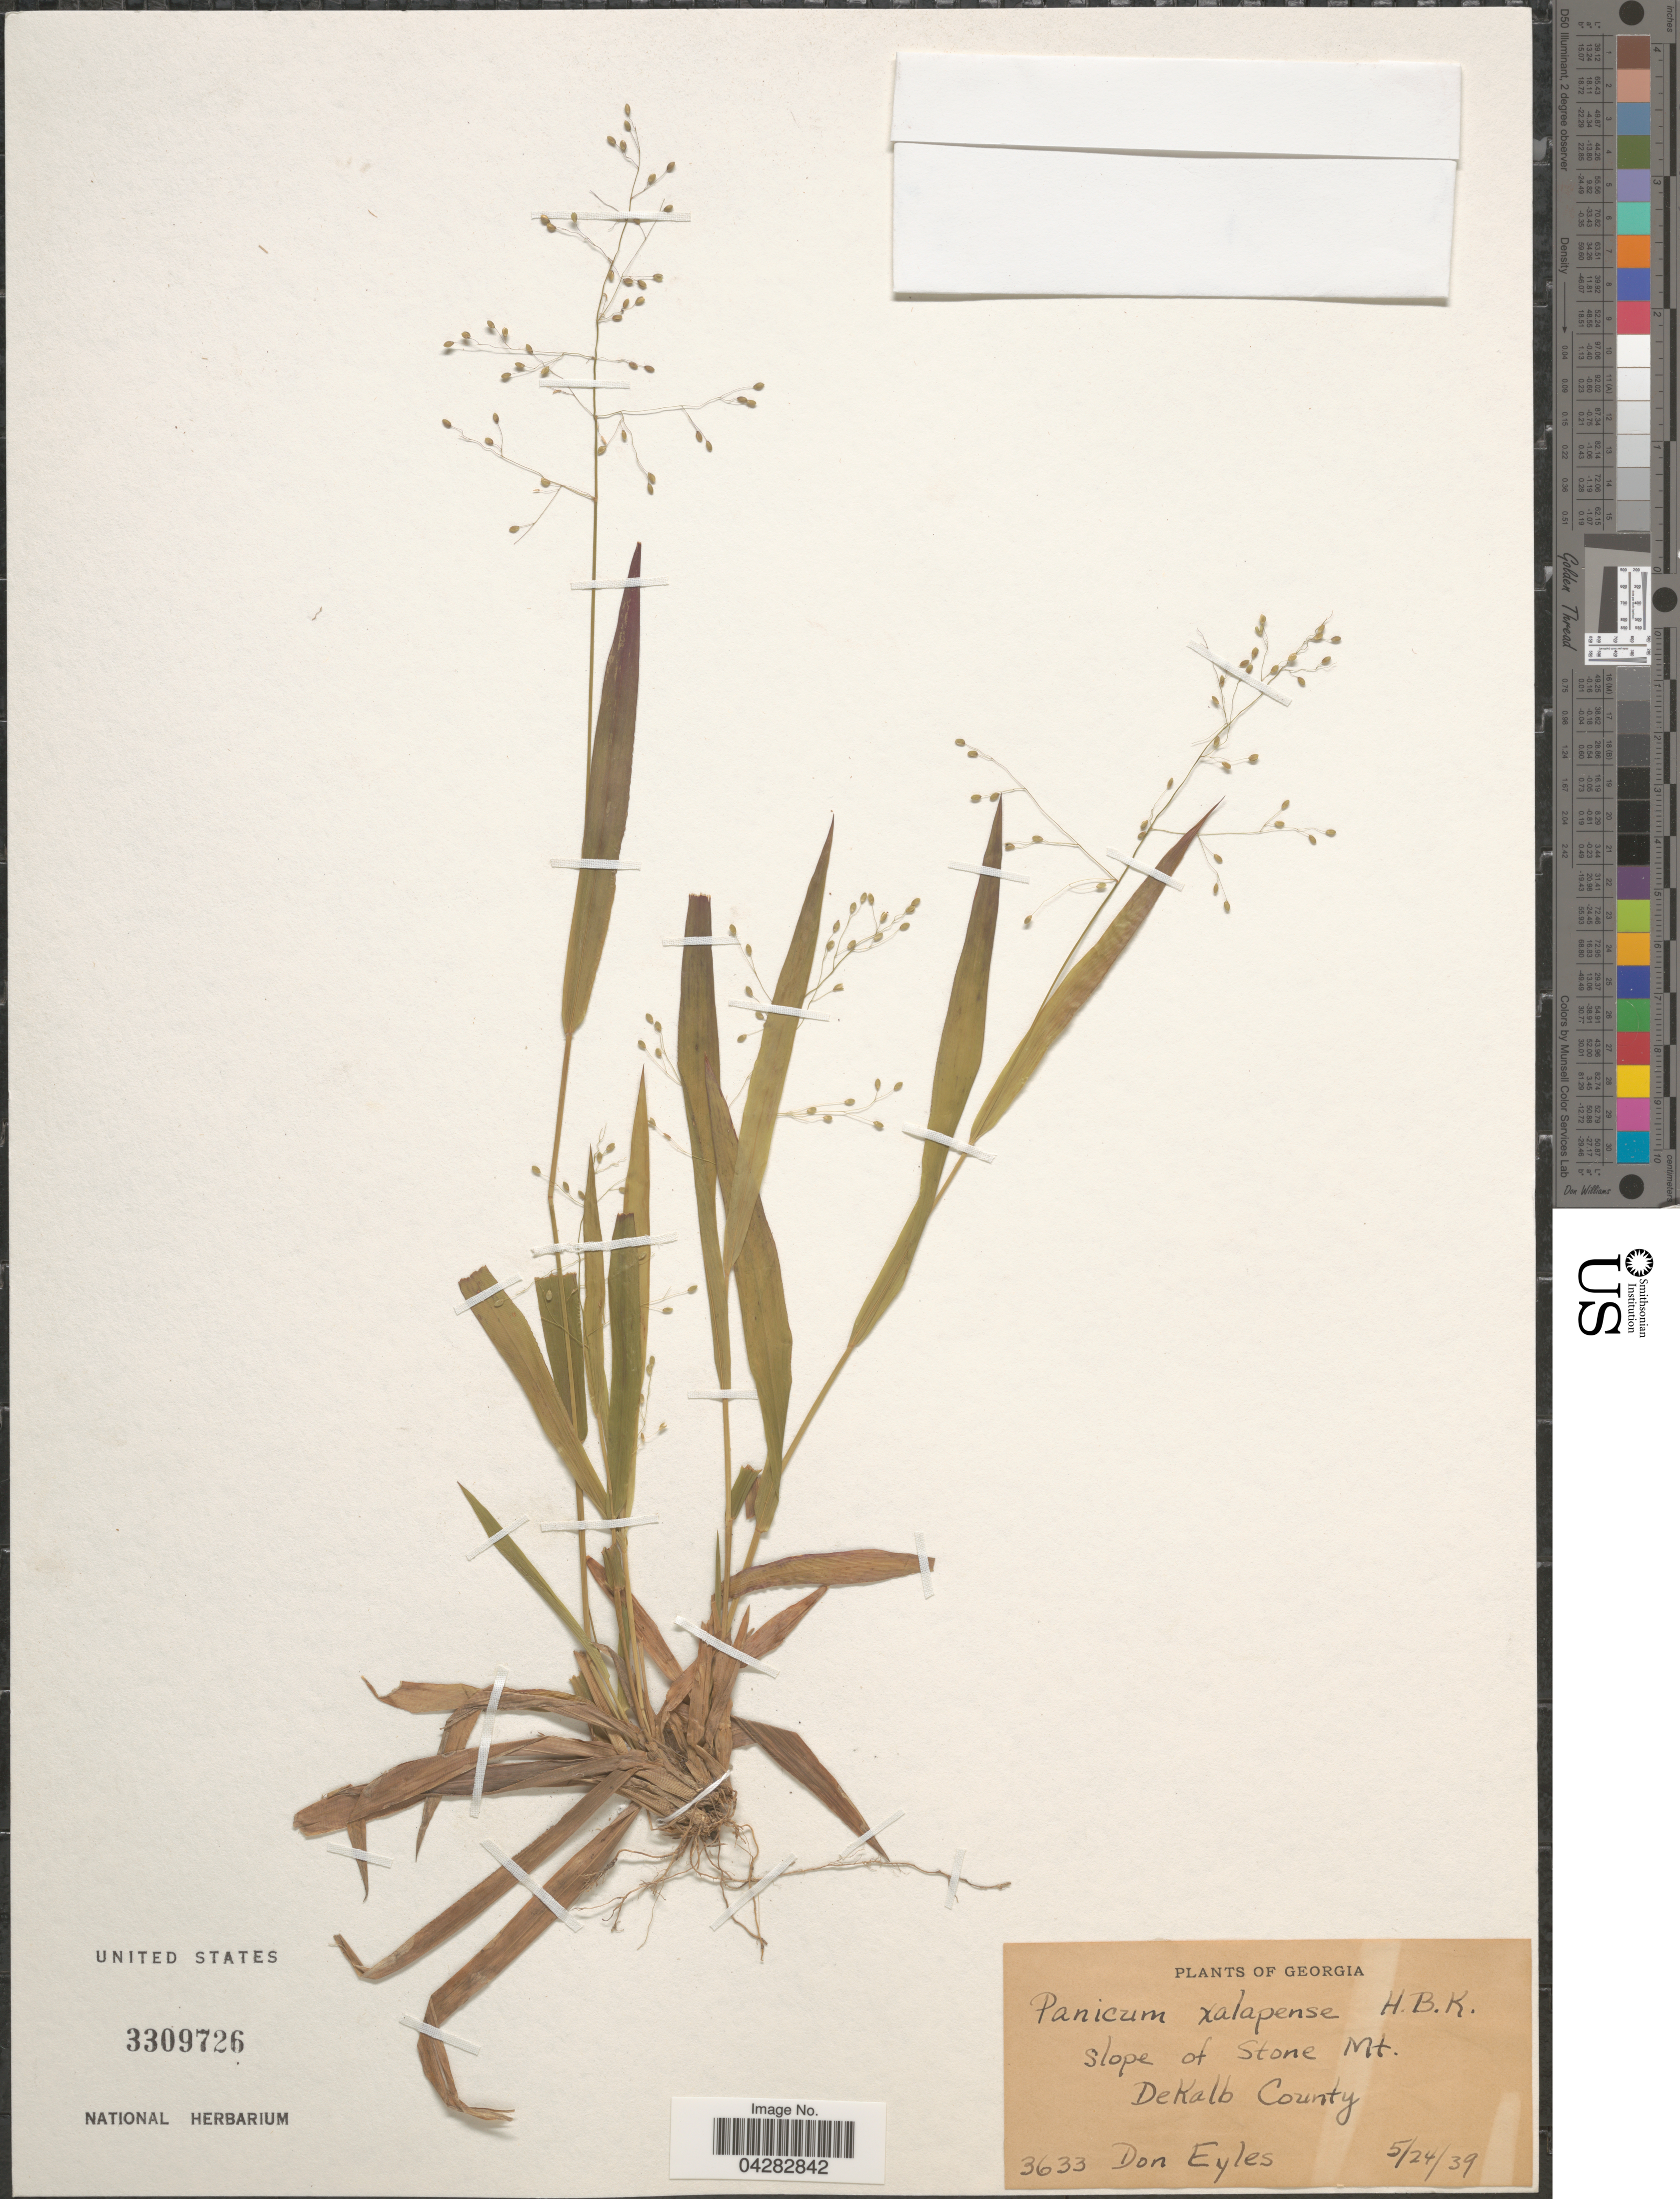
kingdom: Plantae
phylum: Tracheophyta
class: Liliopsida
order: Poales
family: Poaceae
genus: Dichanthelium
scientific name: Dichanthelium laxiflorum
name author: (Lam.) Gould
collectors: D. Eyles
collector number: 3633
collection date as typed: Transcribed d/m/y: 24/5/39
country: United States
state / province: Georgia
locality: Slope of Stone Mt. DeKalb County.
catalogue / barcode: US 3309726